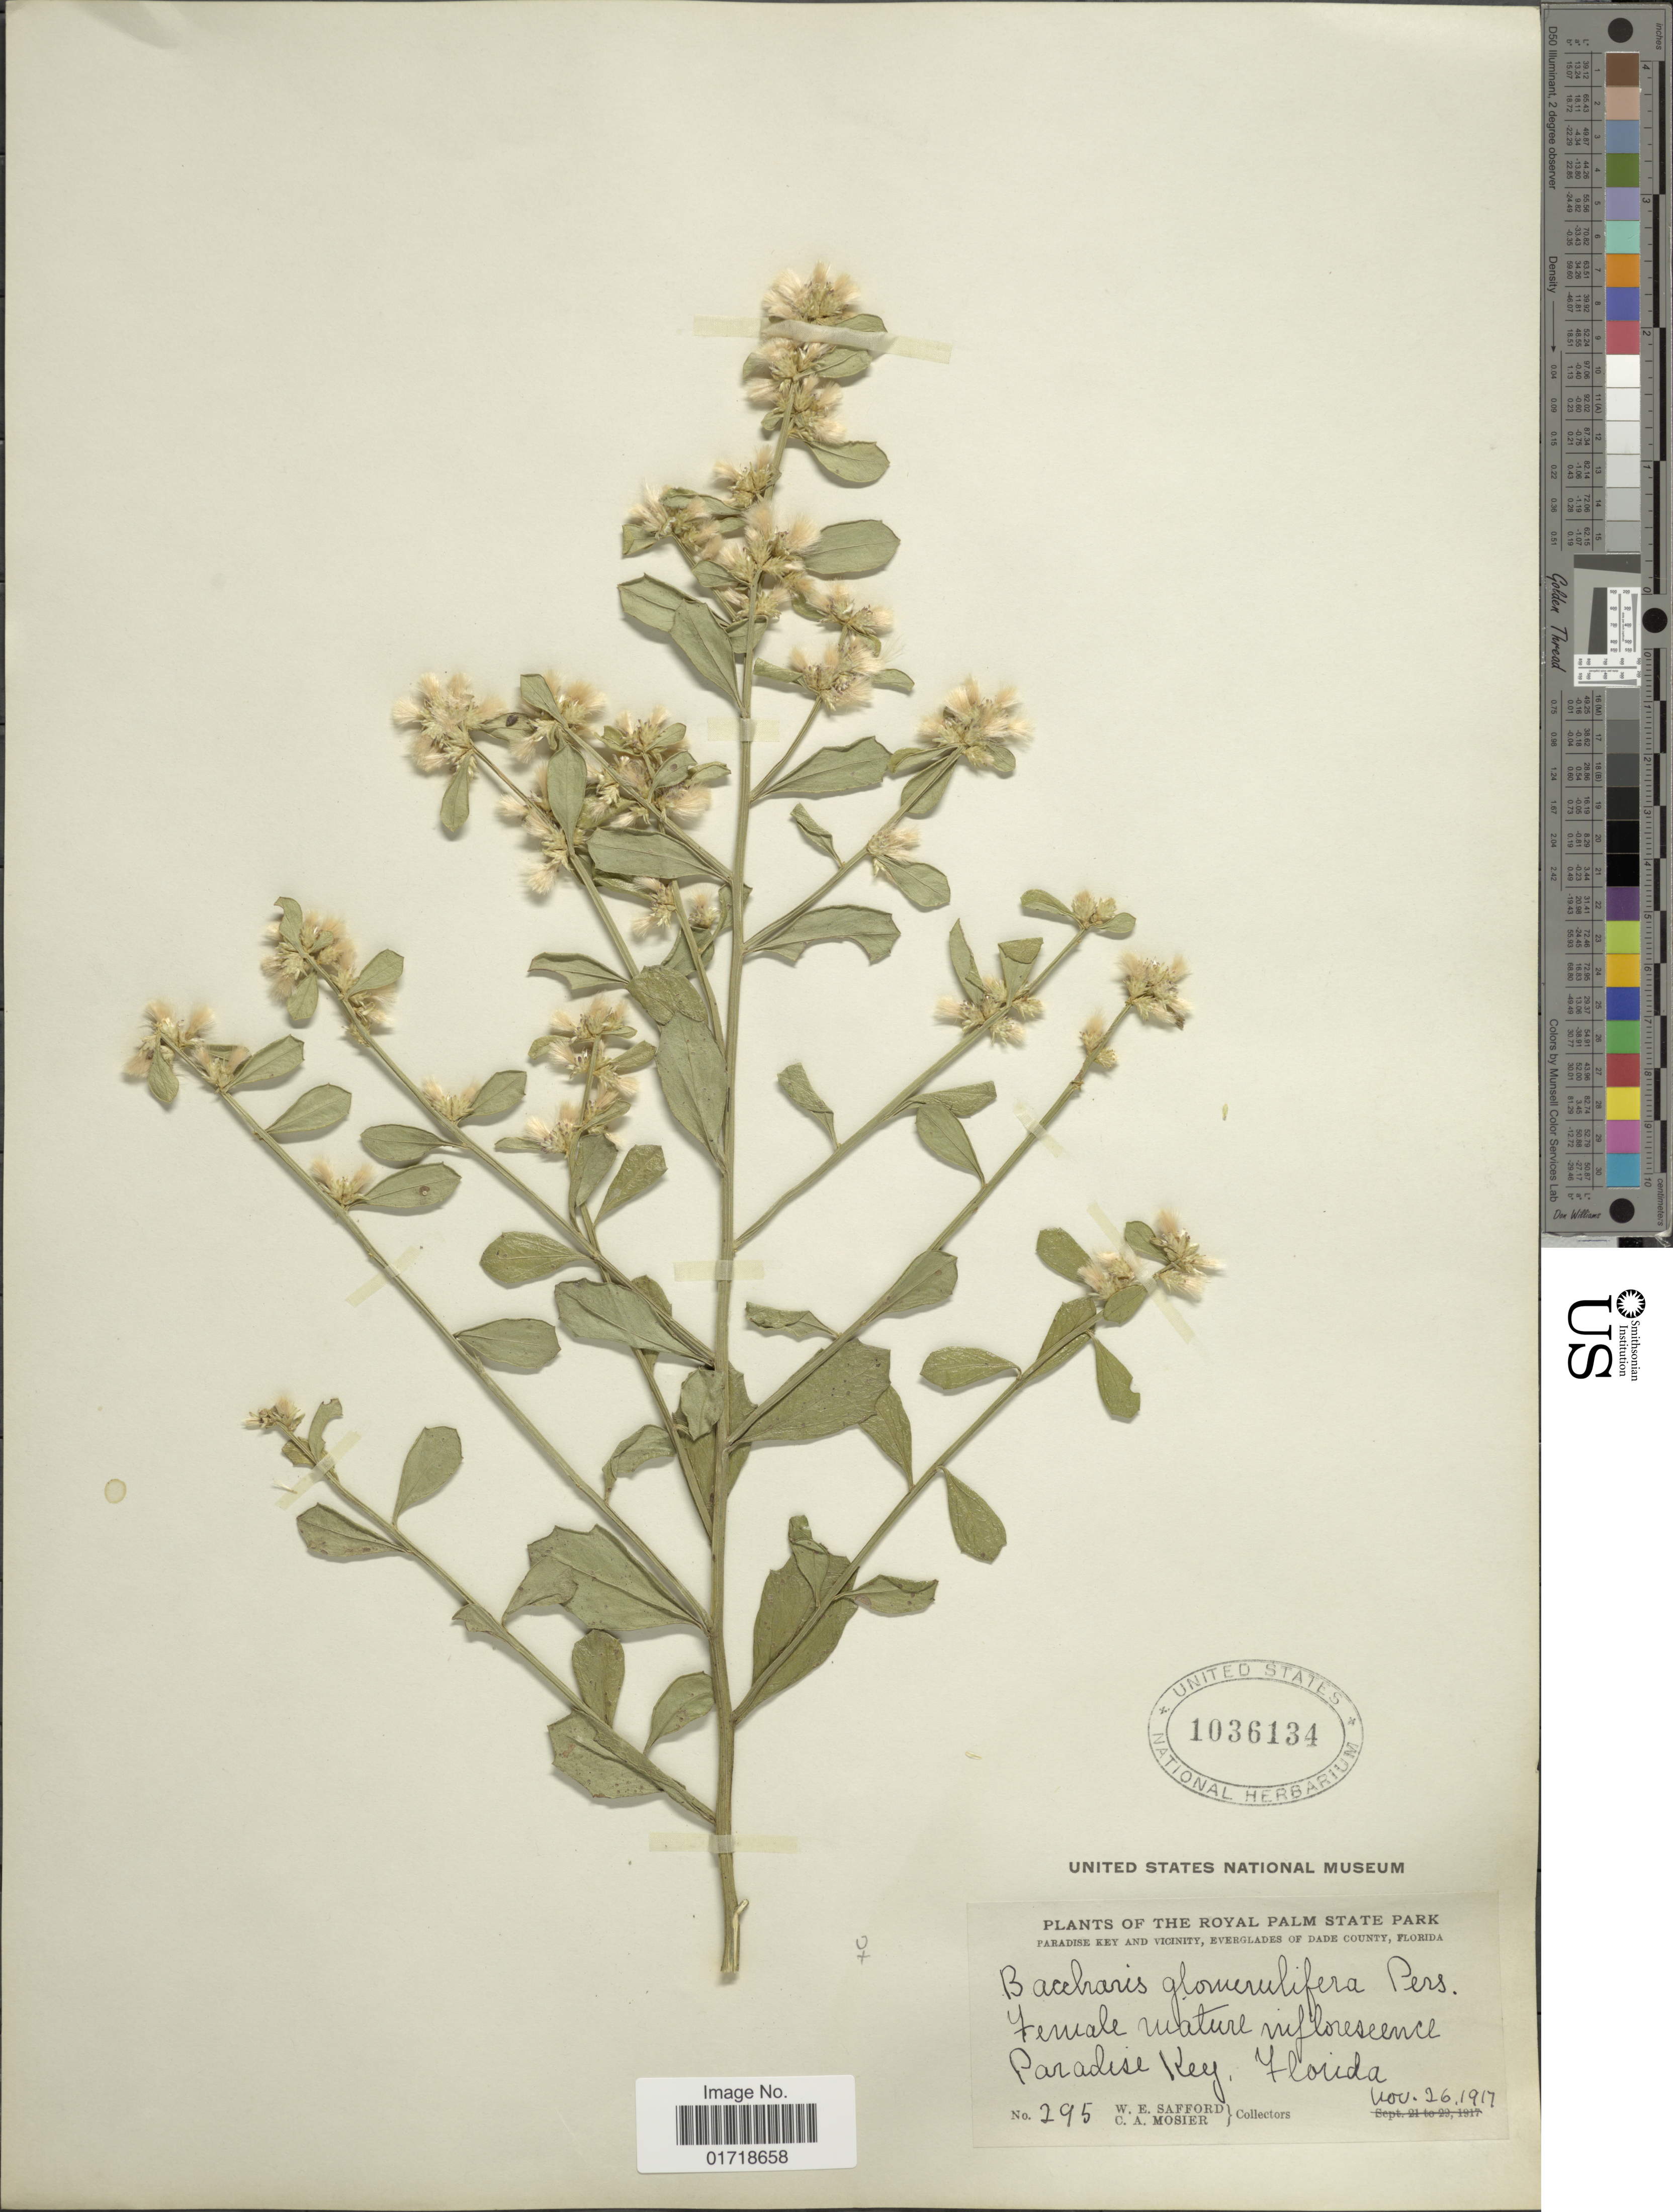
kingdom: Plantae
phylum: Tracheophyta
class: Magnoliopsida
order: Asterales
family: Asteraceae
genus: Baccharis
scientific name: Baccharis glomeruliflora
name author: Pers.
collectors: W. E. Safford & C. A. Mosier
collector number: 295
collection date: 1917-11-26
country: United States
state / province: Florida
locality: The Royal Palm State Park, Paradise Key and vicinity, Everglades of Dade County, Pardise Key.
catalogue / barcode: US 1036134